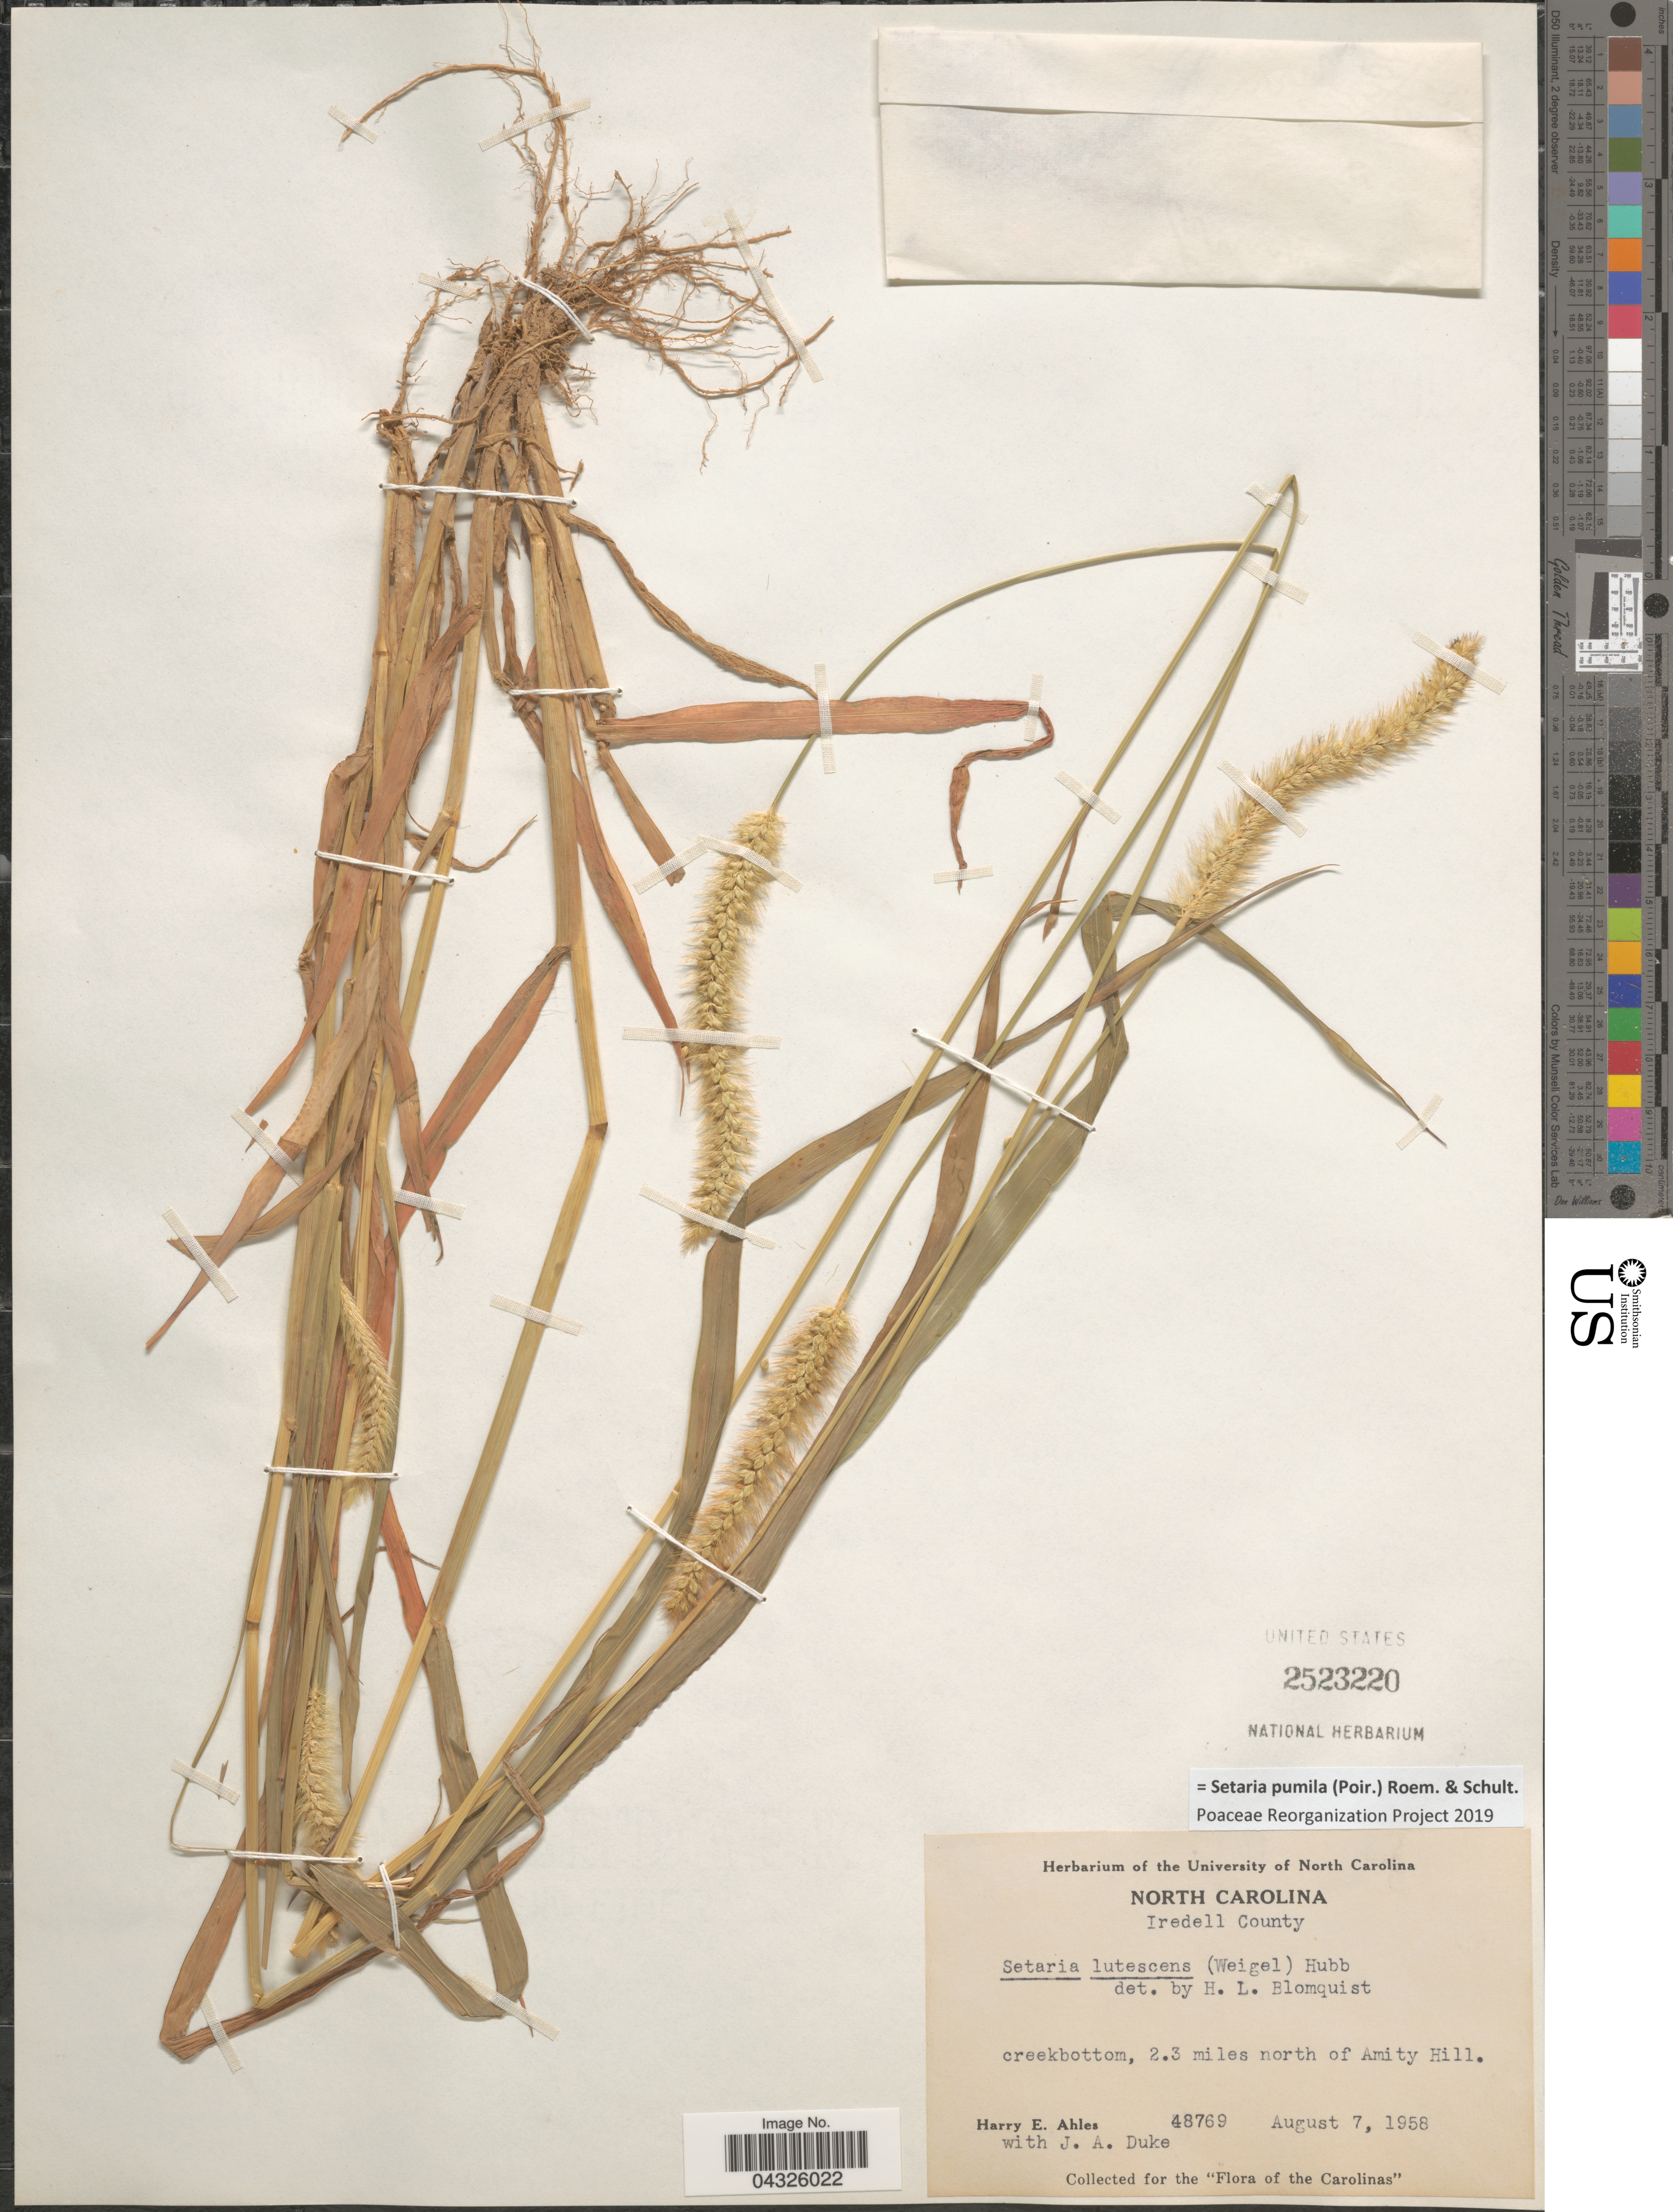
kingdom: Plantae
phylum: Tracheophyta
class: Liliopsida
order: Poales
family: Poaceae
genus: Setaria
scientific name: Setaria pumila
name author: (Poir.) Roem. & Schult.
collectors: H. E. Ahles & J. A. Duke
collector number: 48769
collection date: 1958-08-07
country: United States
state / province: North Carolina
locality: Creekbottom, 2.3 miles north of Amity Hill.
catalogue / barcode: US 2523220